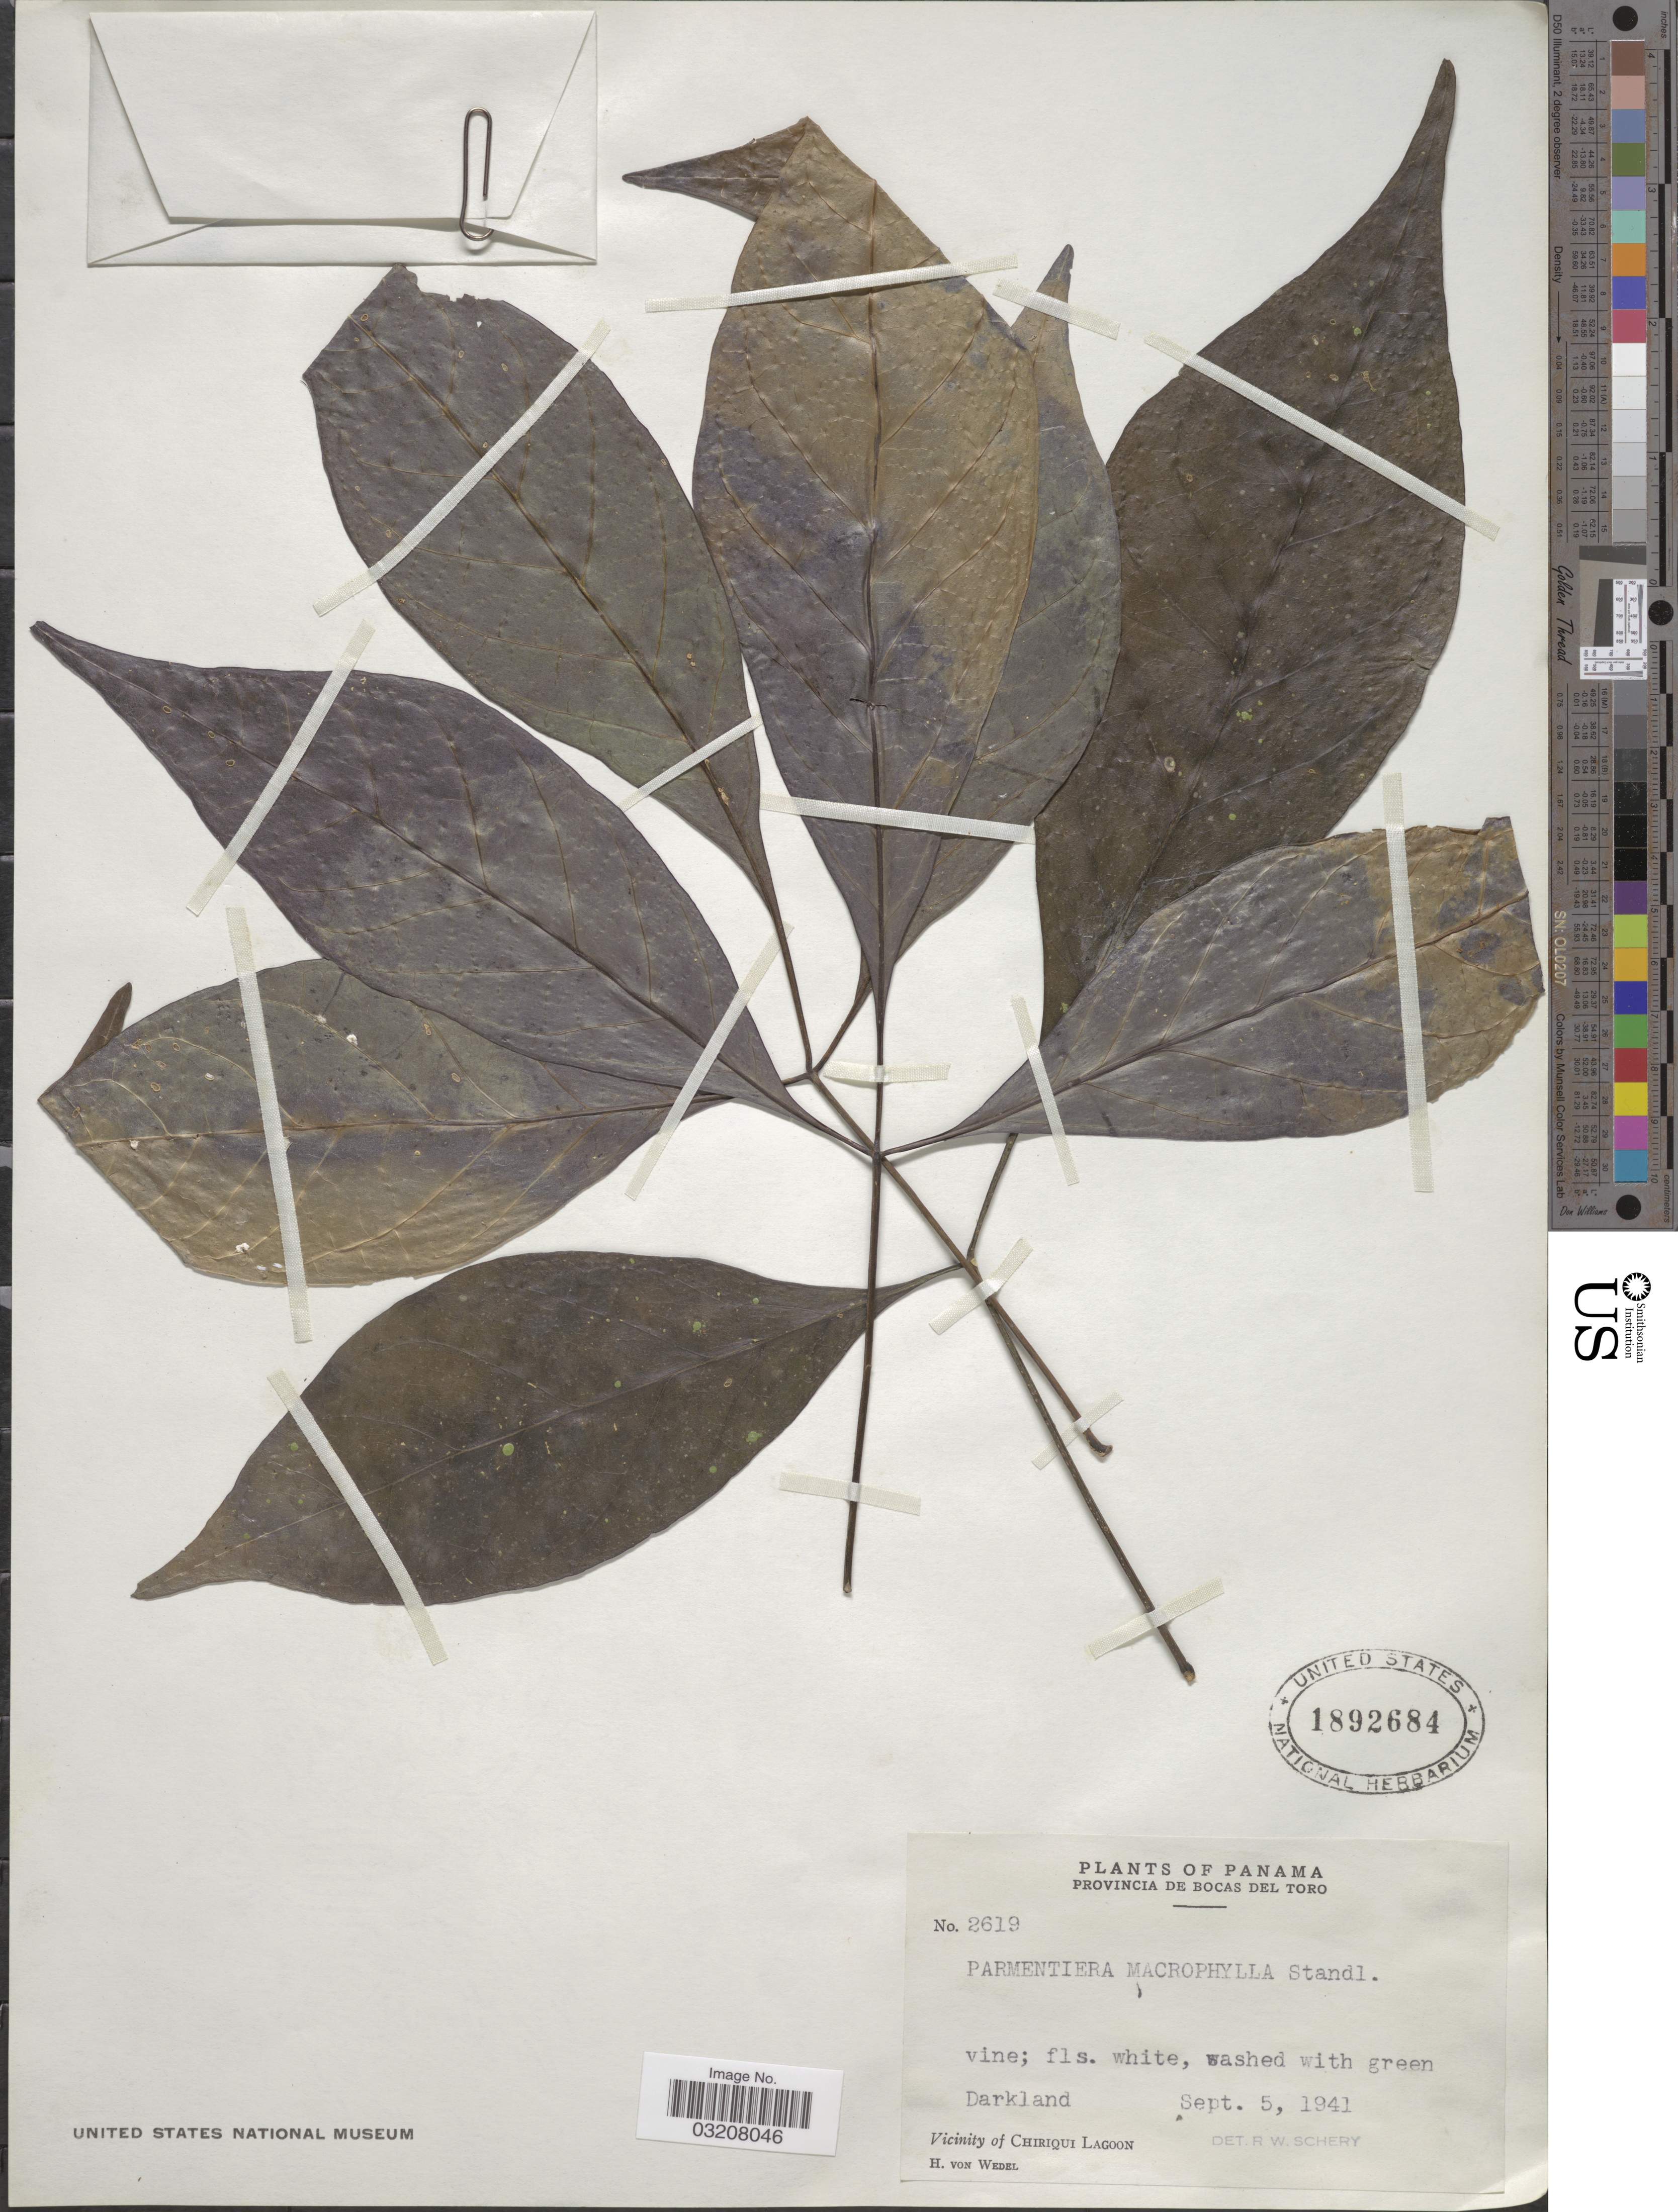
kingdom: Plantae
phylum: Tracheophyta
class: Magnoliopsida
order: Lamiales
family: Bignoniaceae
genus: Parmentiera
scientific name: Parmentiera macrophylla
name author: Standl.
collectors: H. von Wedel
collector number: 2619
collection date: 1941-09-05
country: Panama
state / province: Bocas del Toro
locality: Darkland. Vicinity of Chiriqui Lagoon.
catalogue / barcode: US 1892684